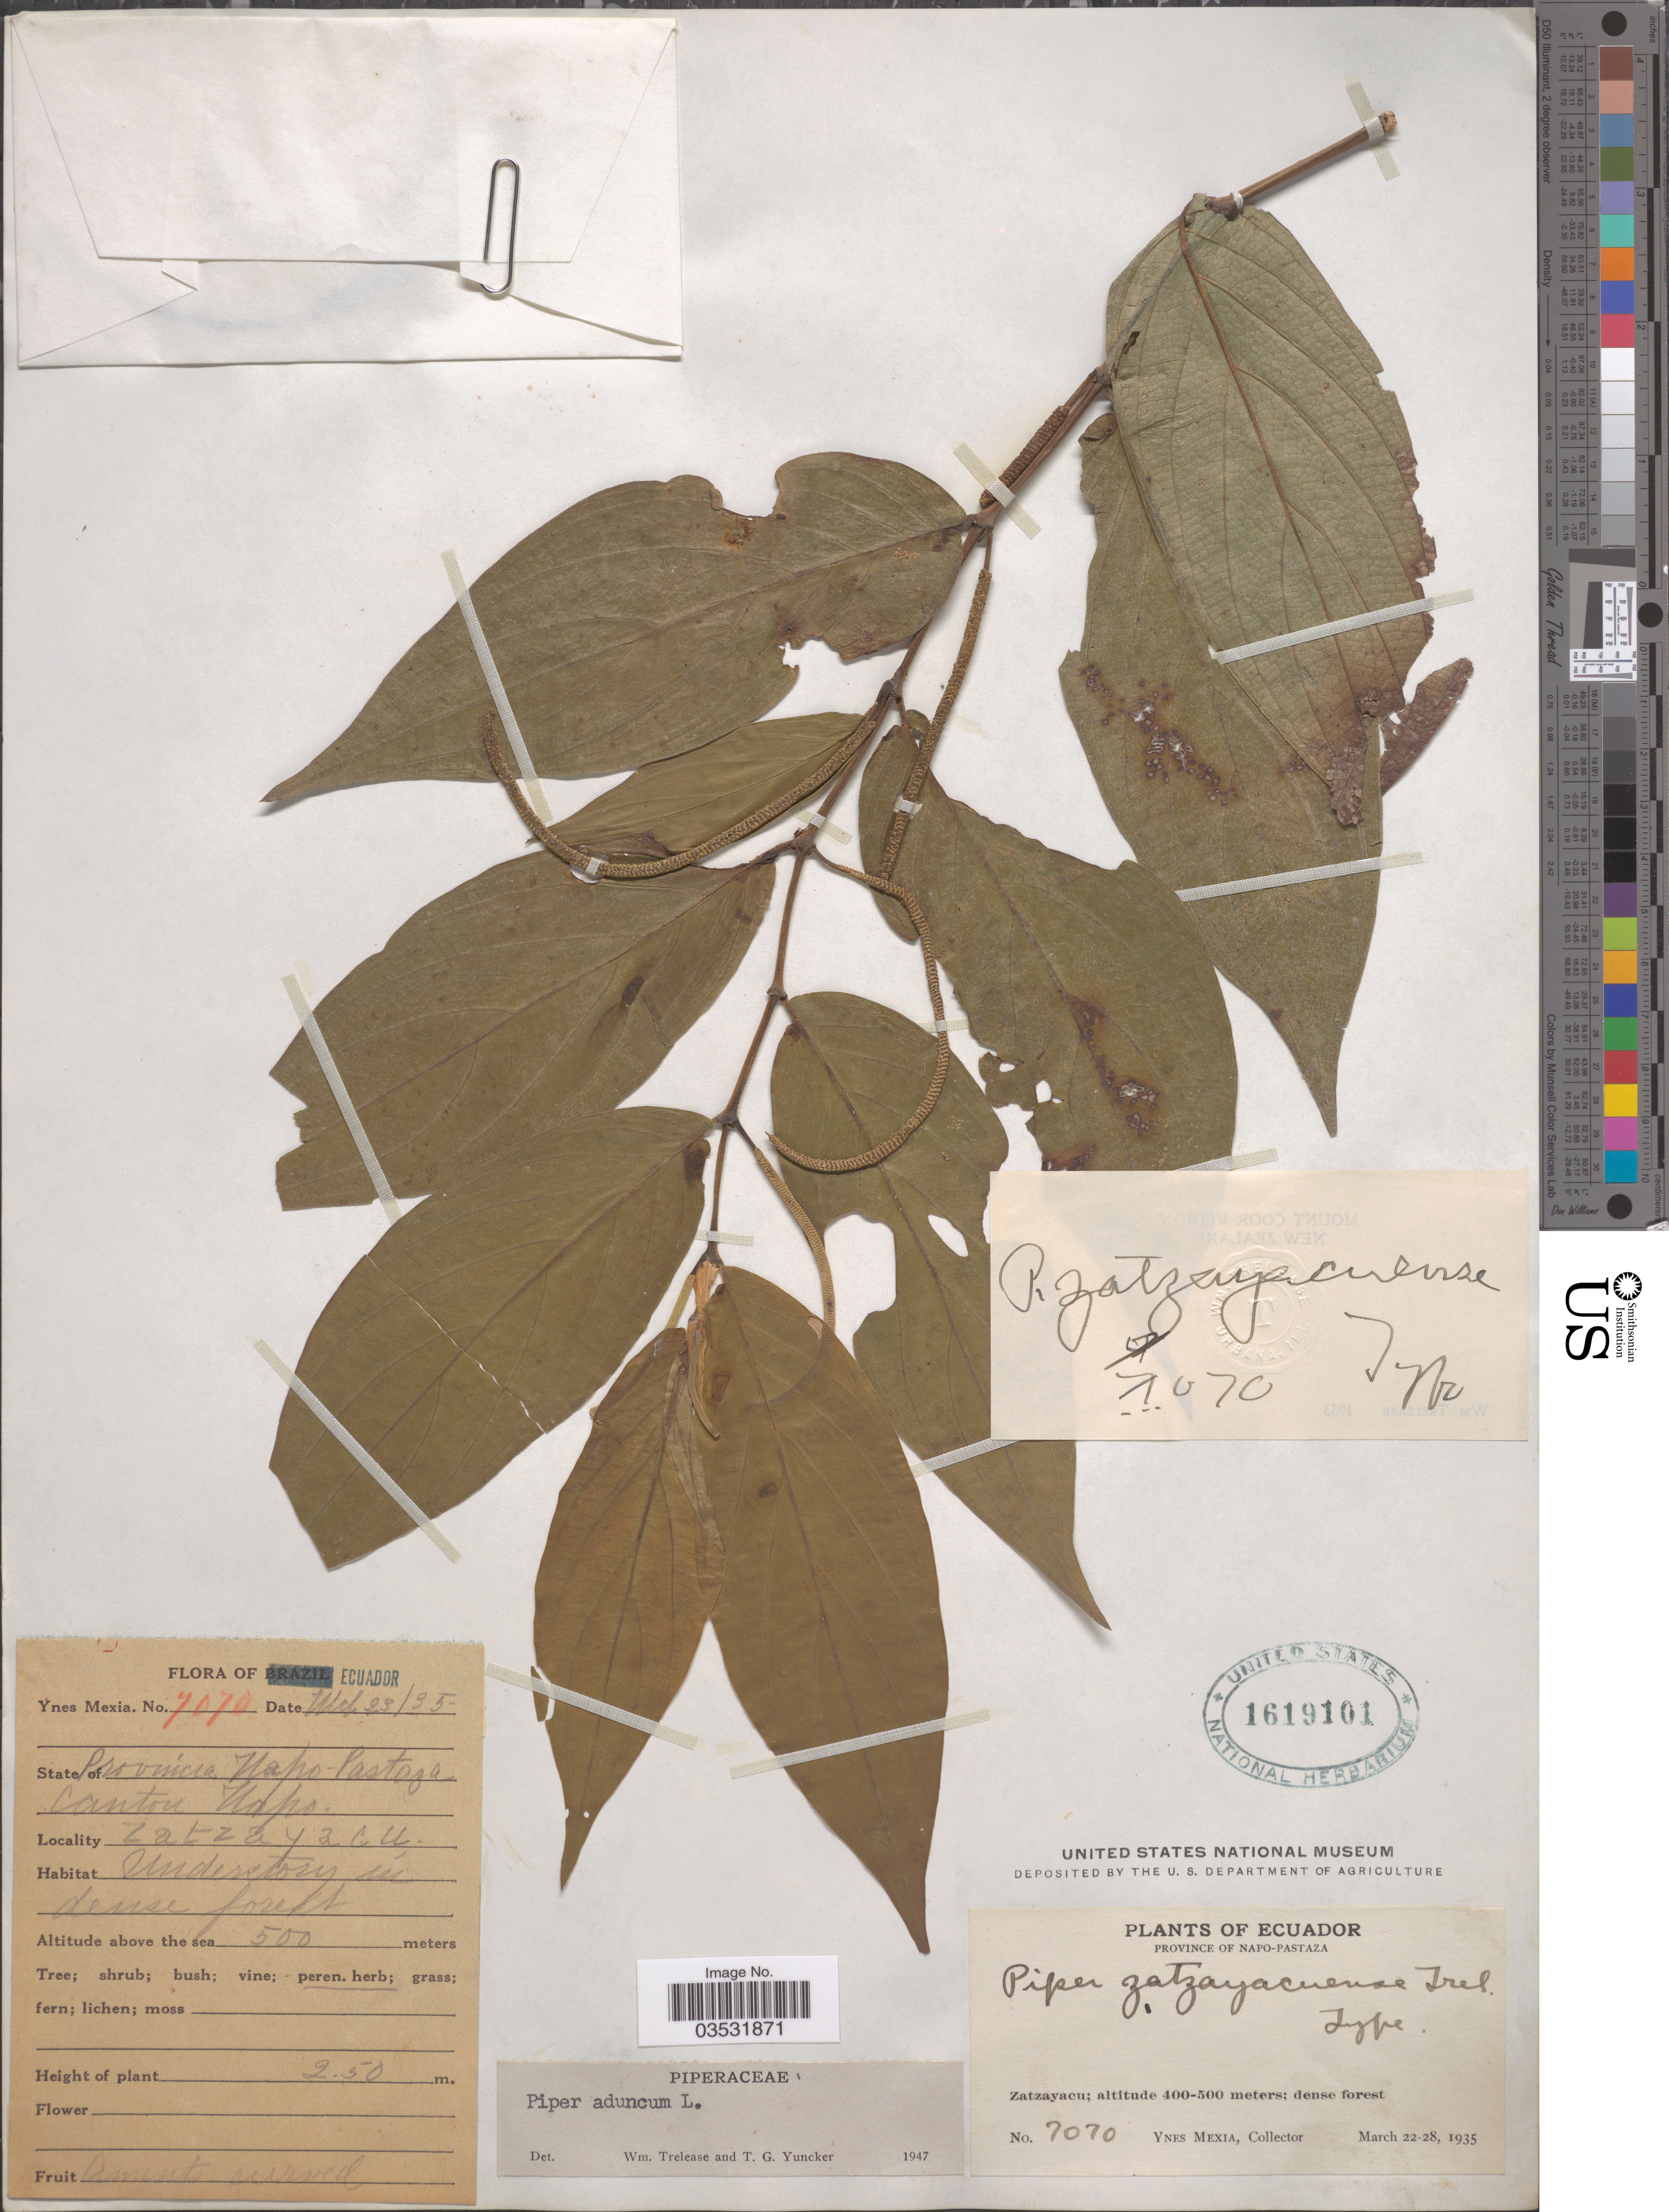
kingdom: Plantae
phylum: Tracheophyta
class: Magnoliopsida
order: Piperales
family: Piperaceae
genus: Piper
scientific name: Piper aduncum var. aduncum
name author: L.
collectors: Y. Mexia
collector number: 7070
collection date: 1935-03-23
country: Ecuador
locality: Province of Napo-Pastaza. Zatzayacu. Canton Napo.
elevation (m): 500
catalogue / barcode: US 1619101